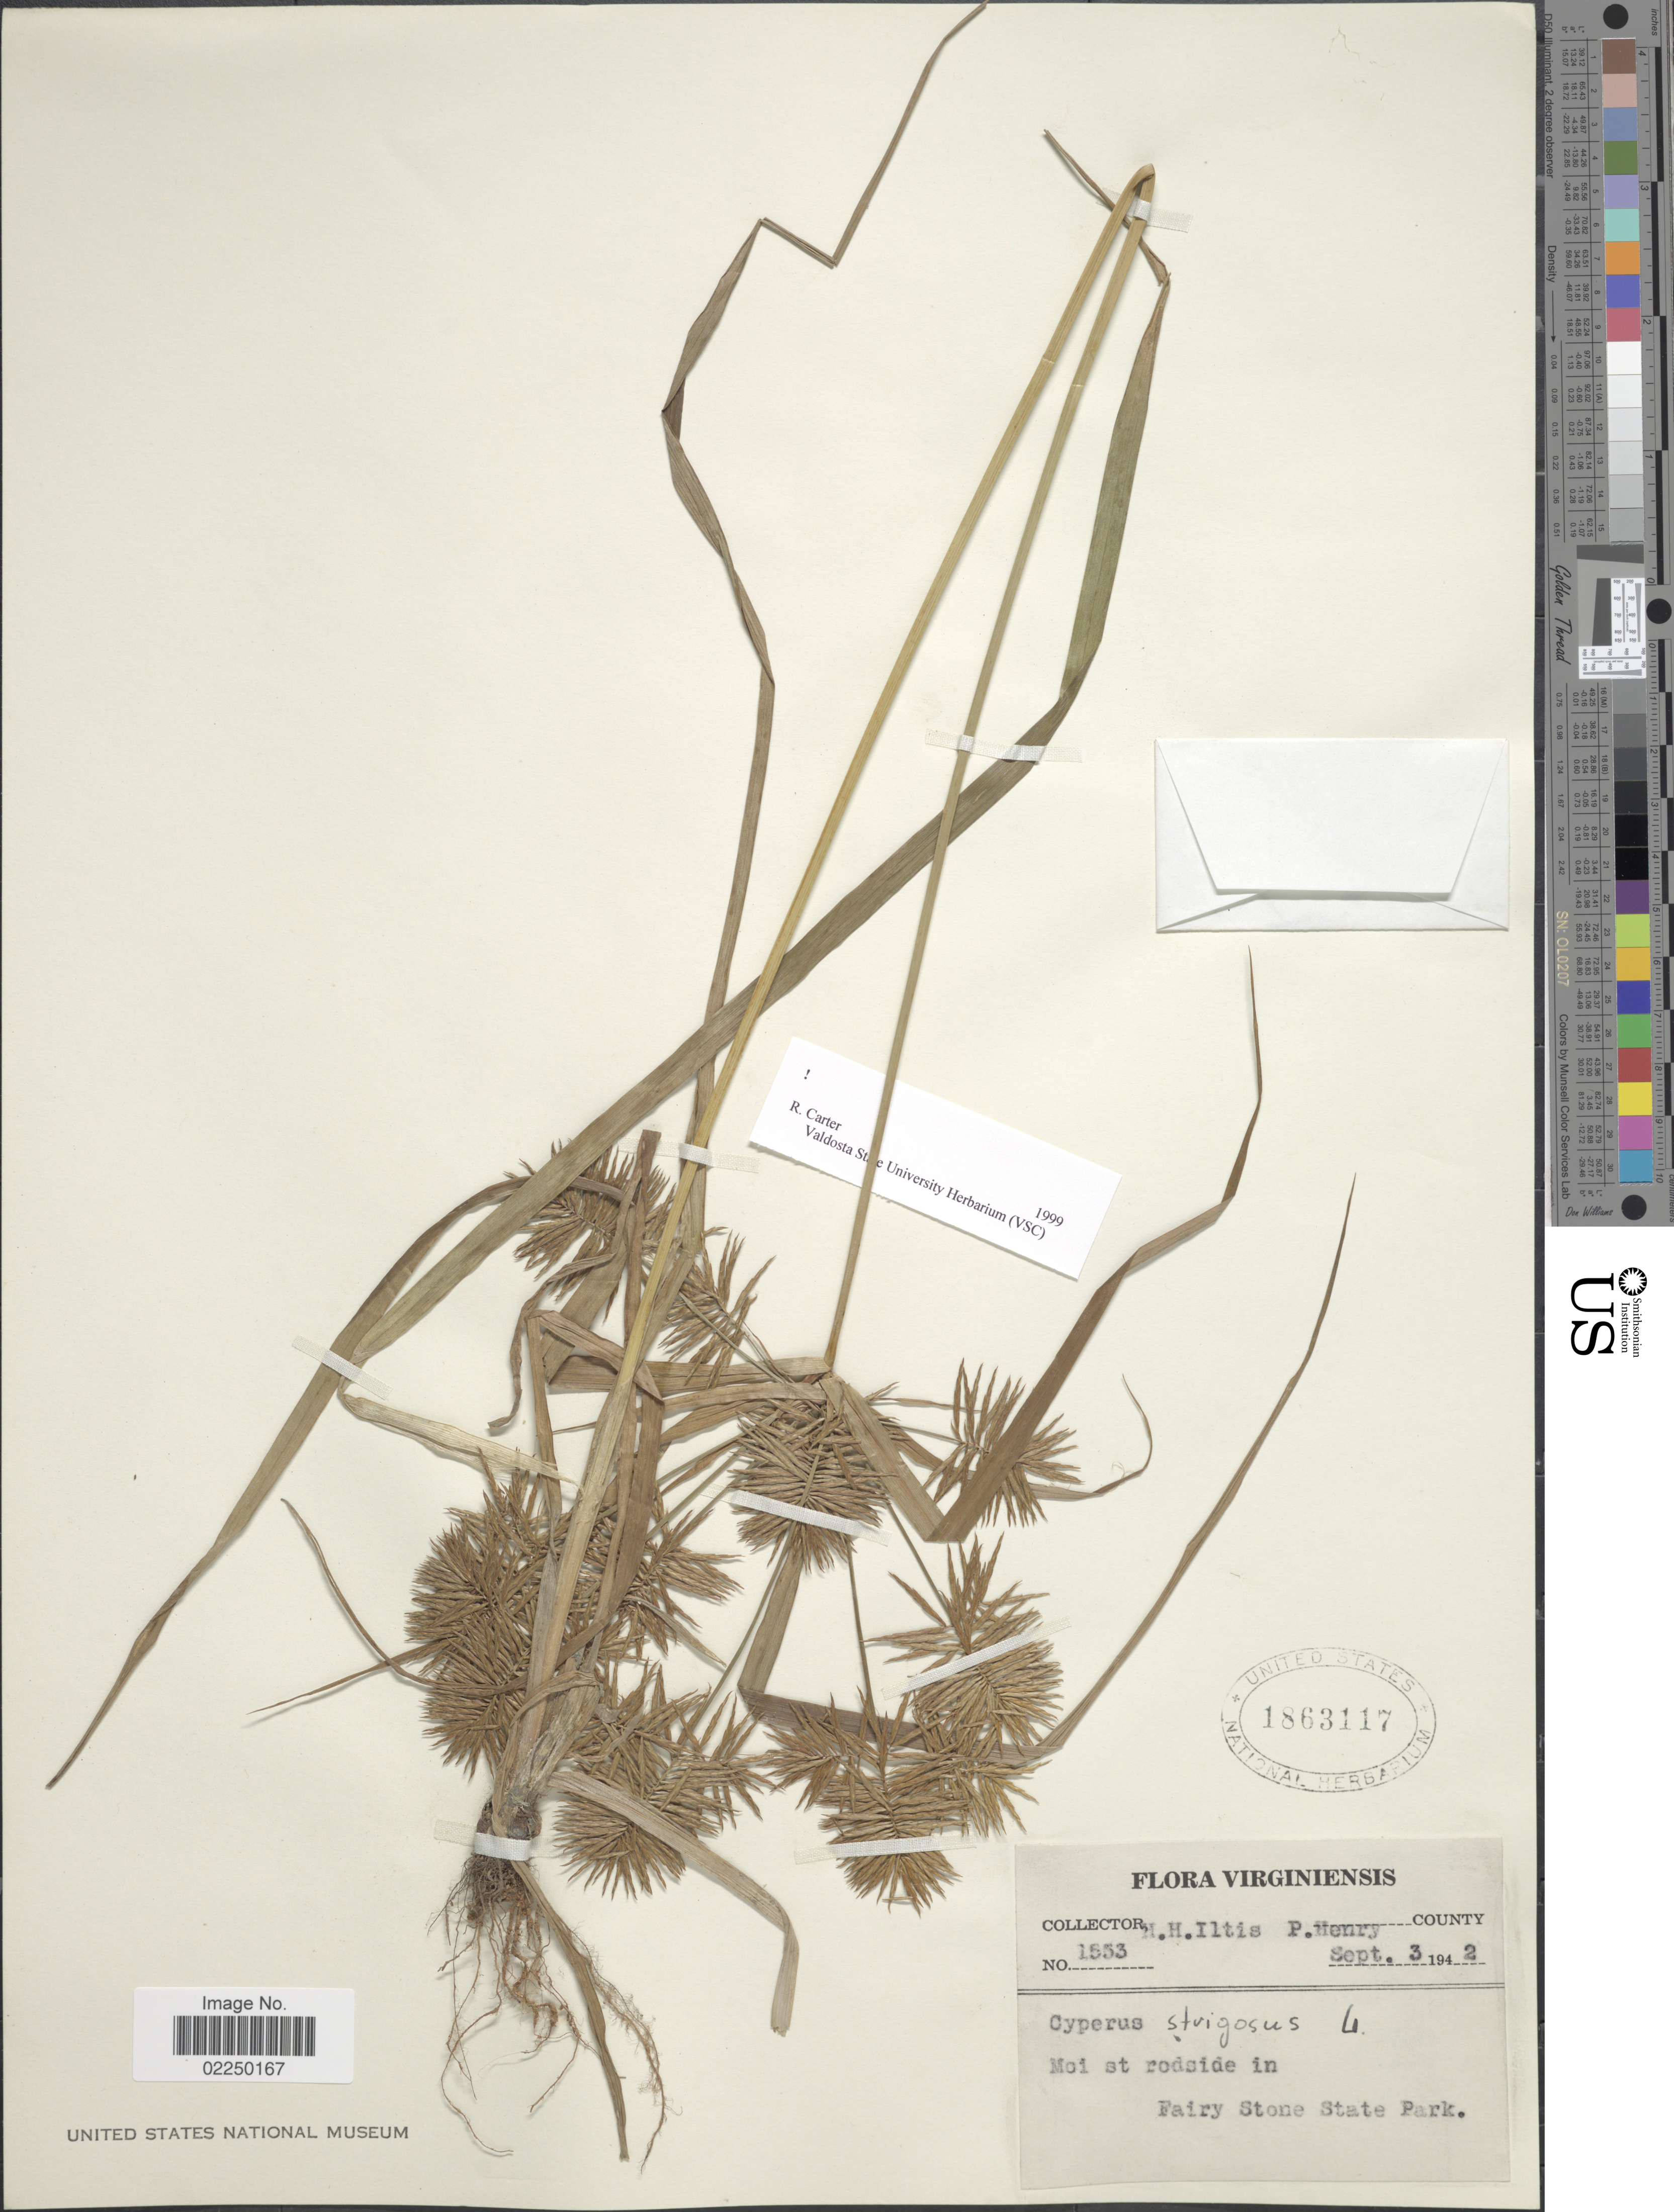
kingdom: Plantae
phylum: Tracheophyta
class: Liliopsida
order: Poales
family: Cyperaceae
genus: Cyperus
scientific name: Cyperus strigosus L.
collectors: H. Iltis & P. Henry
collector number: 1553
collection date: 1942-09-03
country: United States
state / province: Virginia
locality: Moist road in Fairy Stone State Park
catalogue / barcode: US 1863117